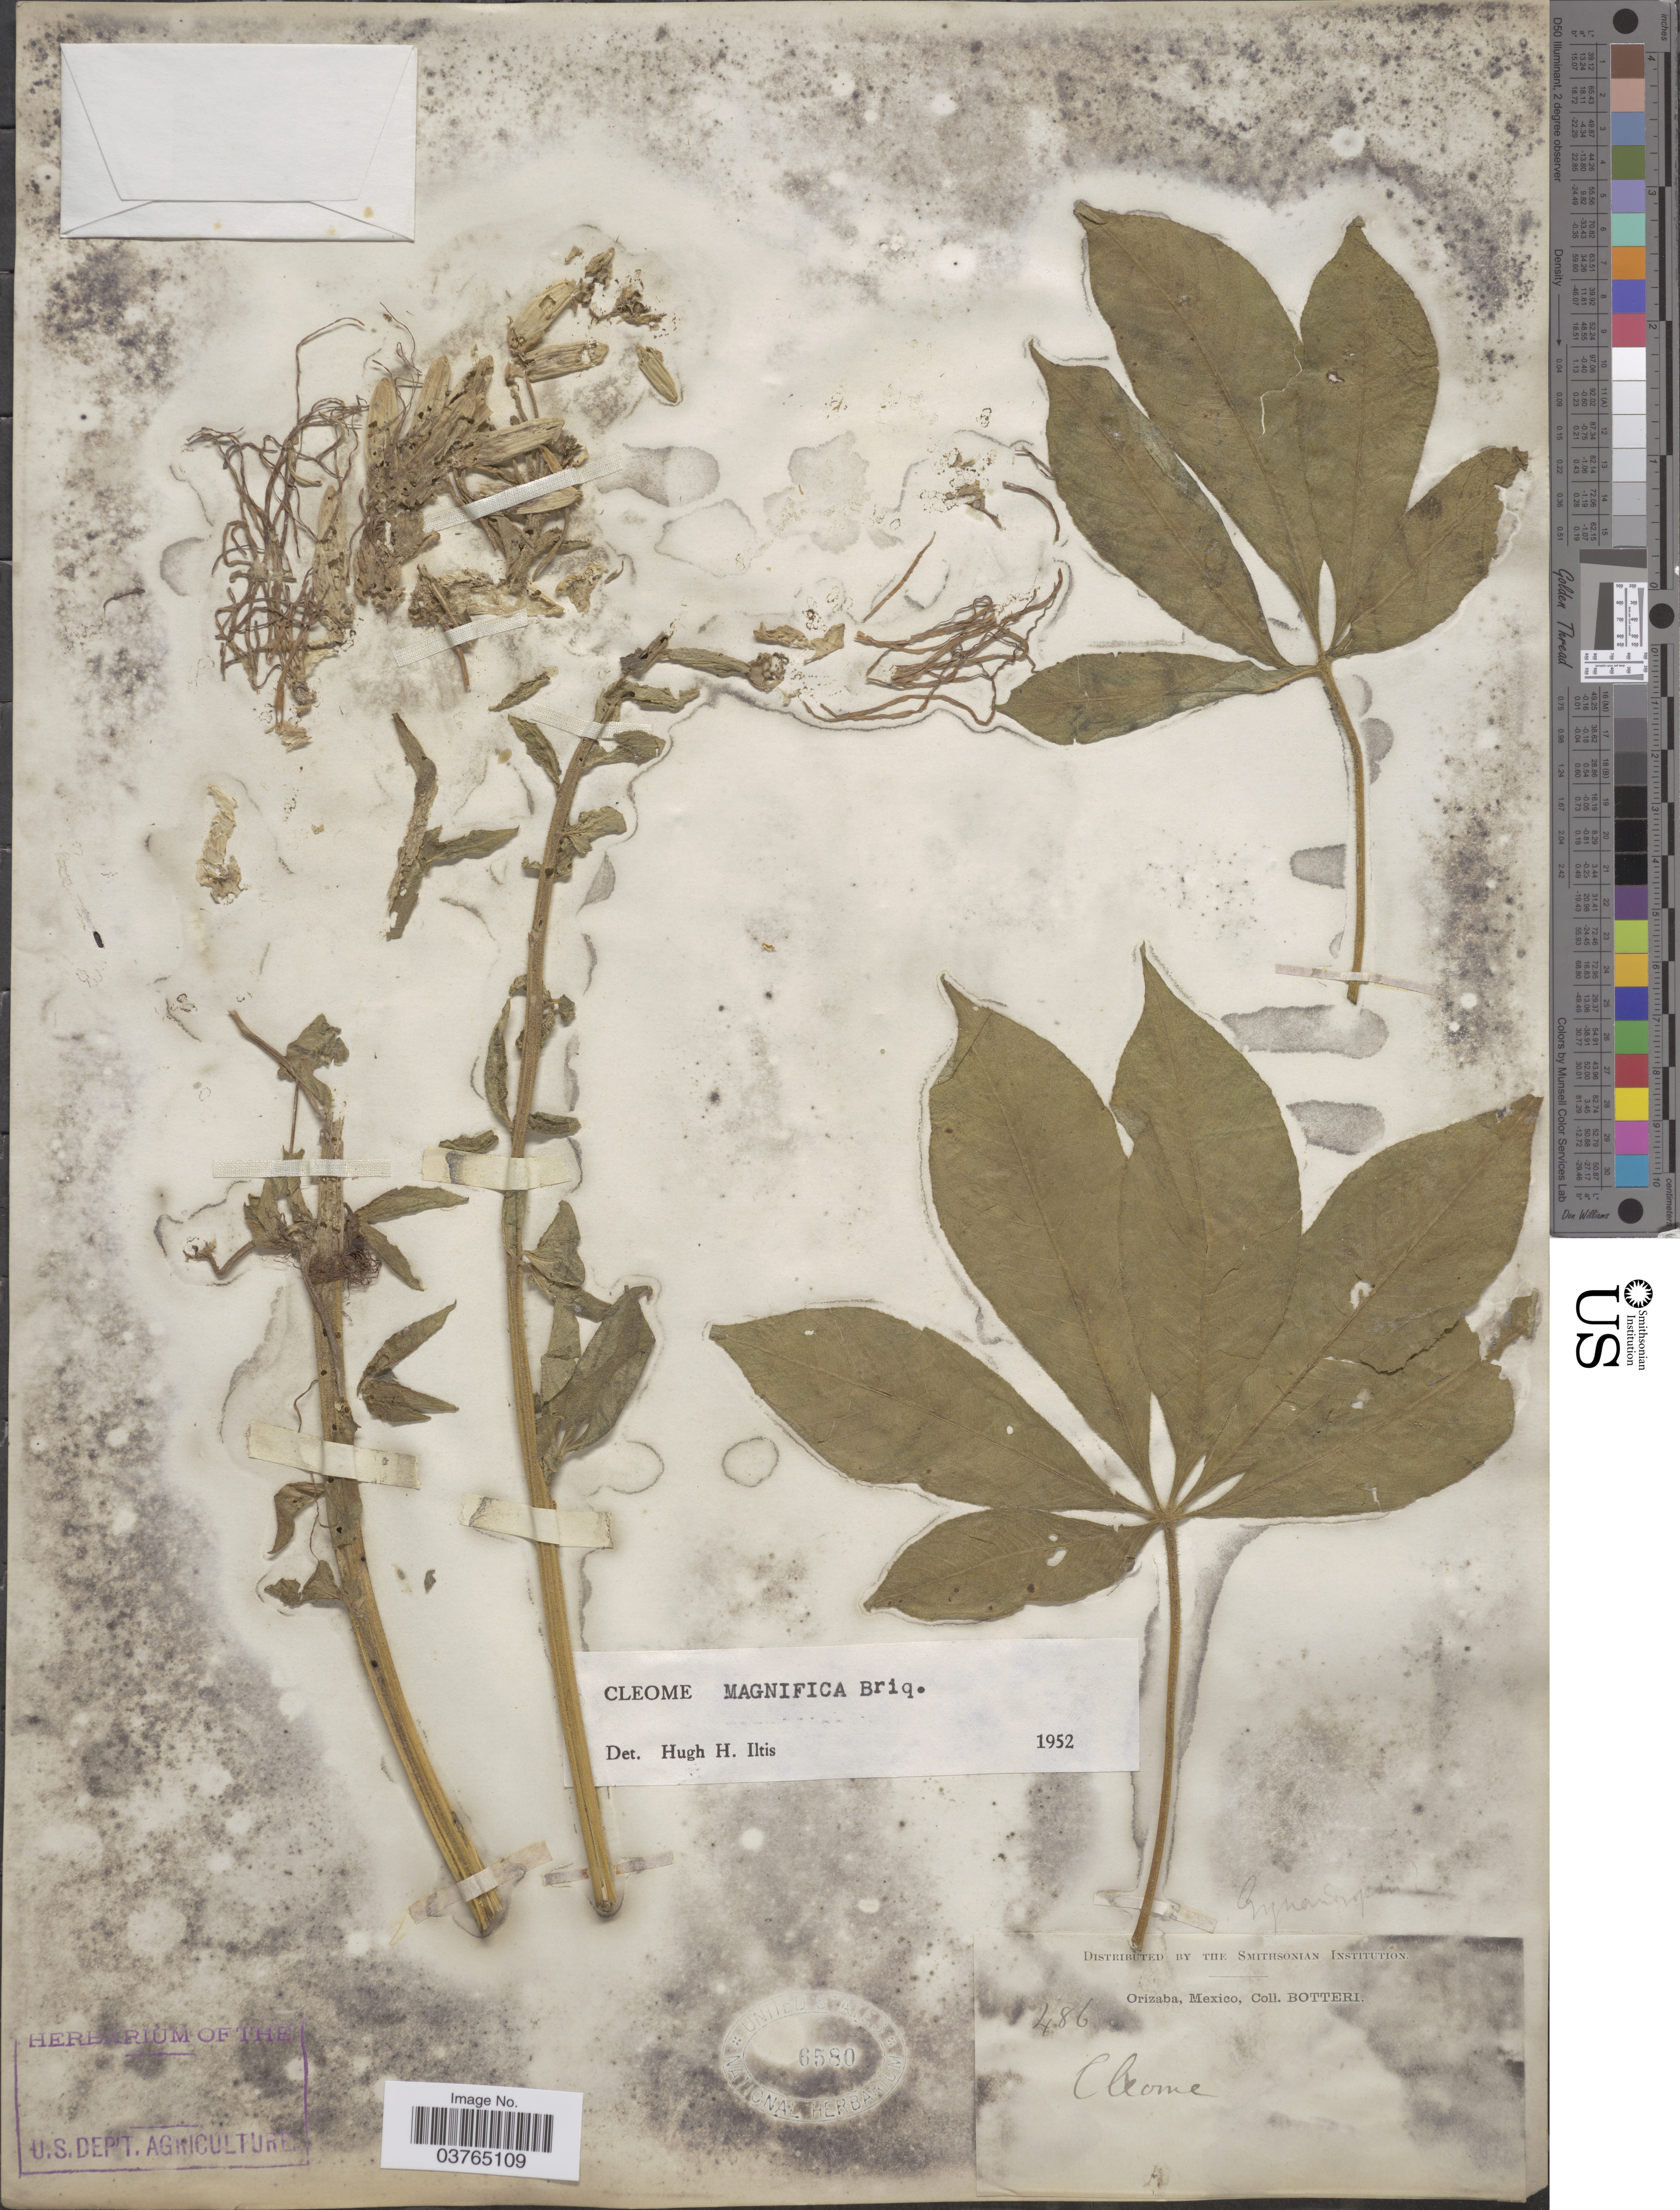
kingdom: Plantae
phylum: Tracheophyta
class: Magnoliopsida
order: Brassicales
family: Cleomaceae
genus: Andinocleome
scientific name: Andinocleome magnifica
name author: (Briq.) Iltis & Cochrane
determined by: Strong, M. T., (US), Smithsonian Institution - National Museum of Natural History (UNITED STATES)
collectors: -. Botteri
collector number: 486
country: Mexico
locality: Orizaba.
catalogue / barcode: US 6580